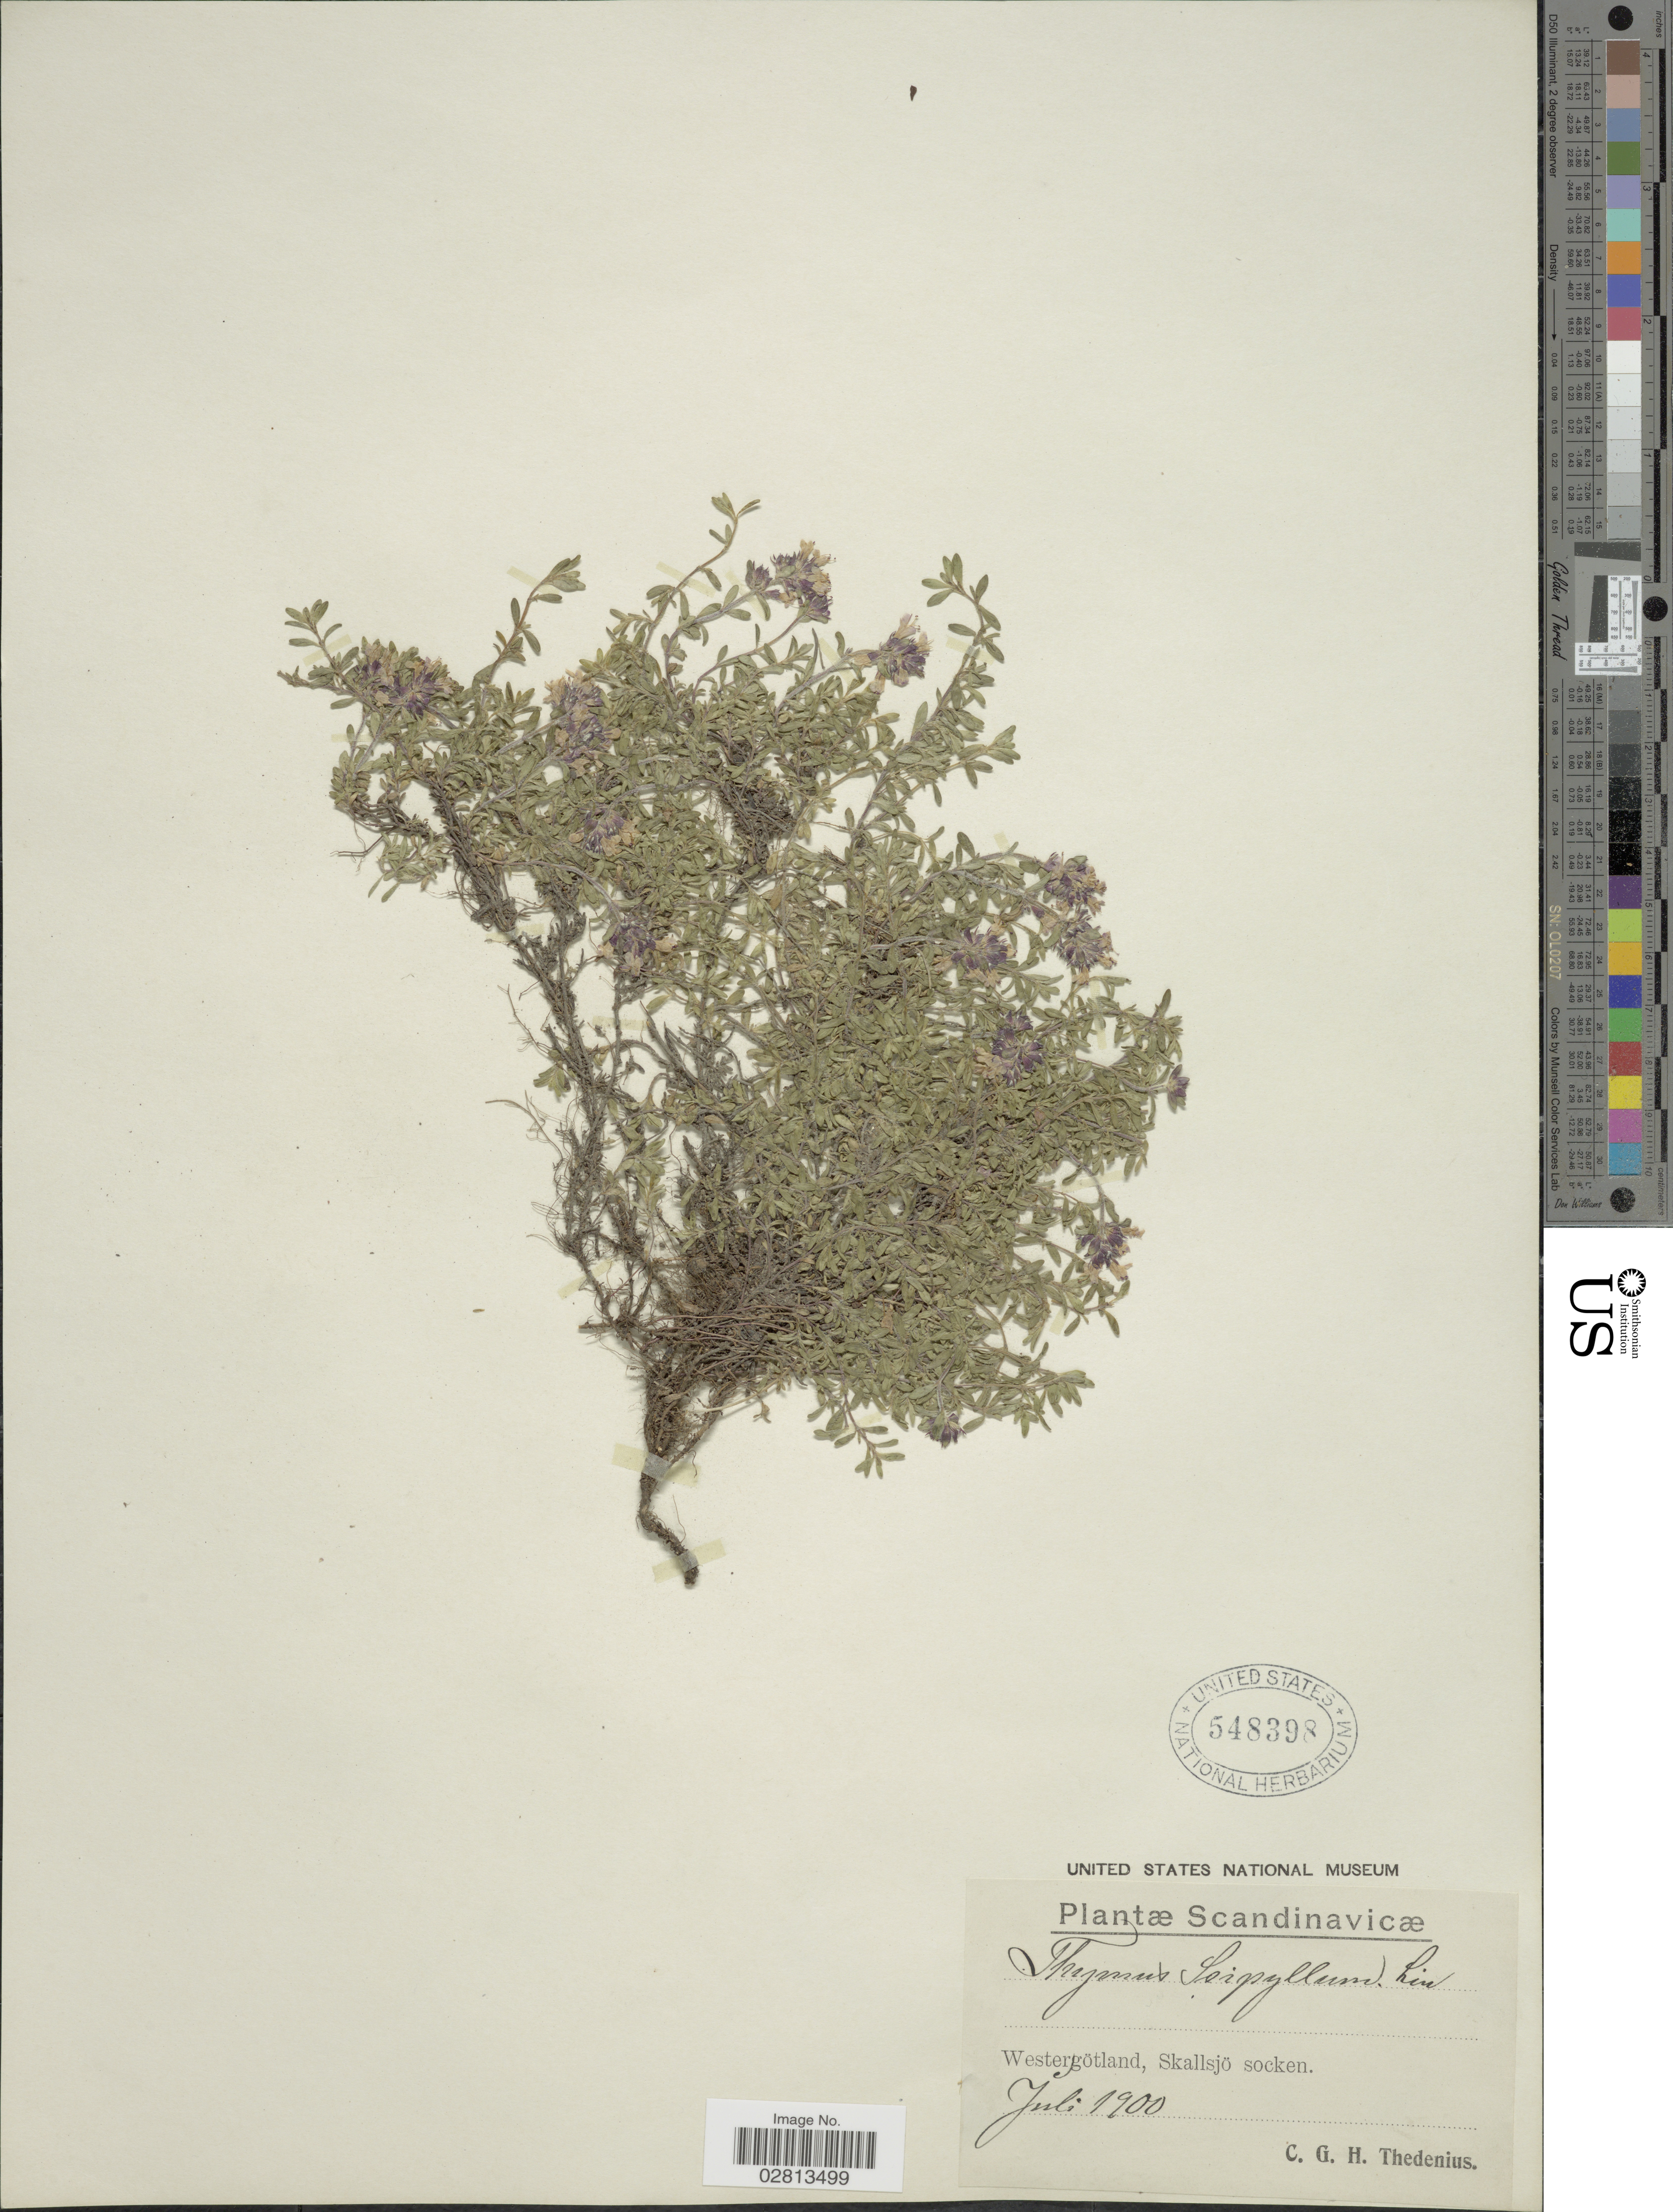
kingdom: Plantae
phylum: Tracheophyta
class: Magnoliopsida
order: Lamiales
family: Lamiaceae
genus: Thymus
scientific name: Thymus serpyllum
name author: L.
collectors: C. Thedenius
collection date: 1900-07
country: Sweden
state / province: Västra Götaland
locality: Scandinavicæ. Westergötland, Skallsjö socken.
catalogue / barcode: US 548398